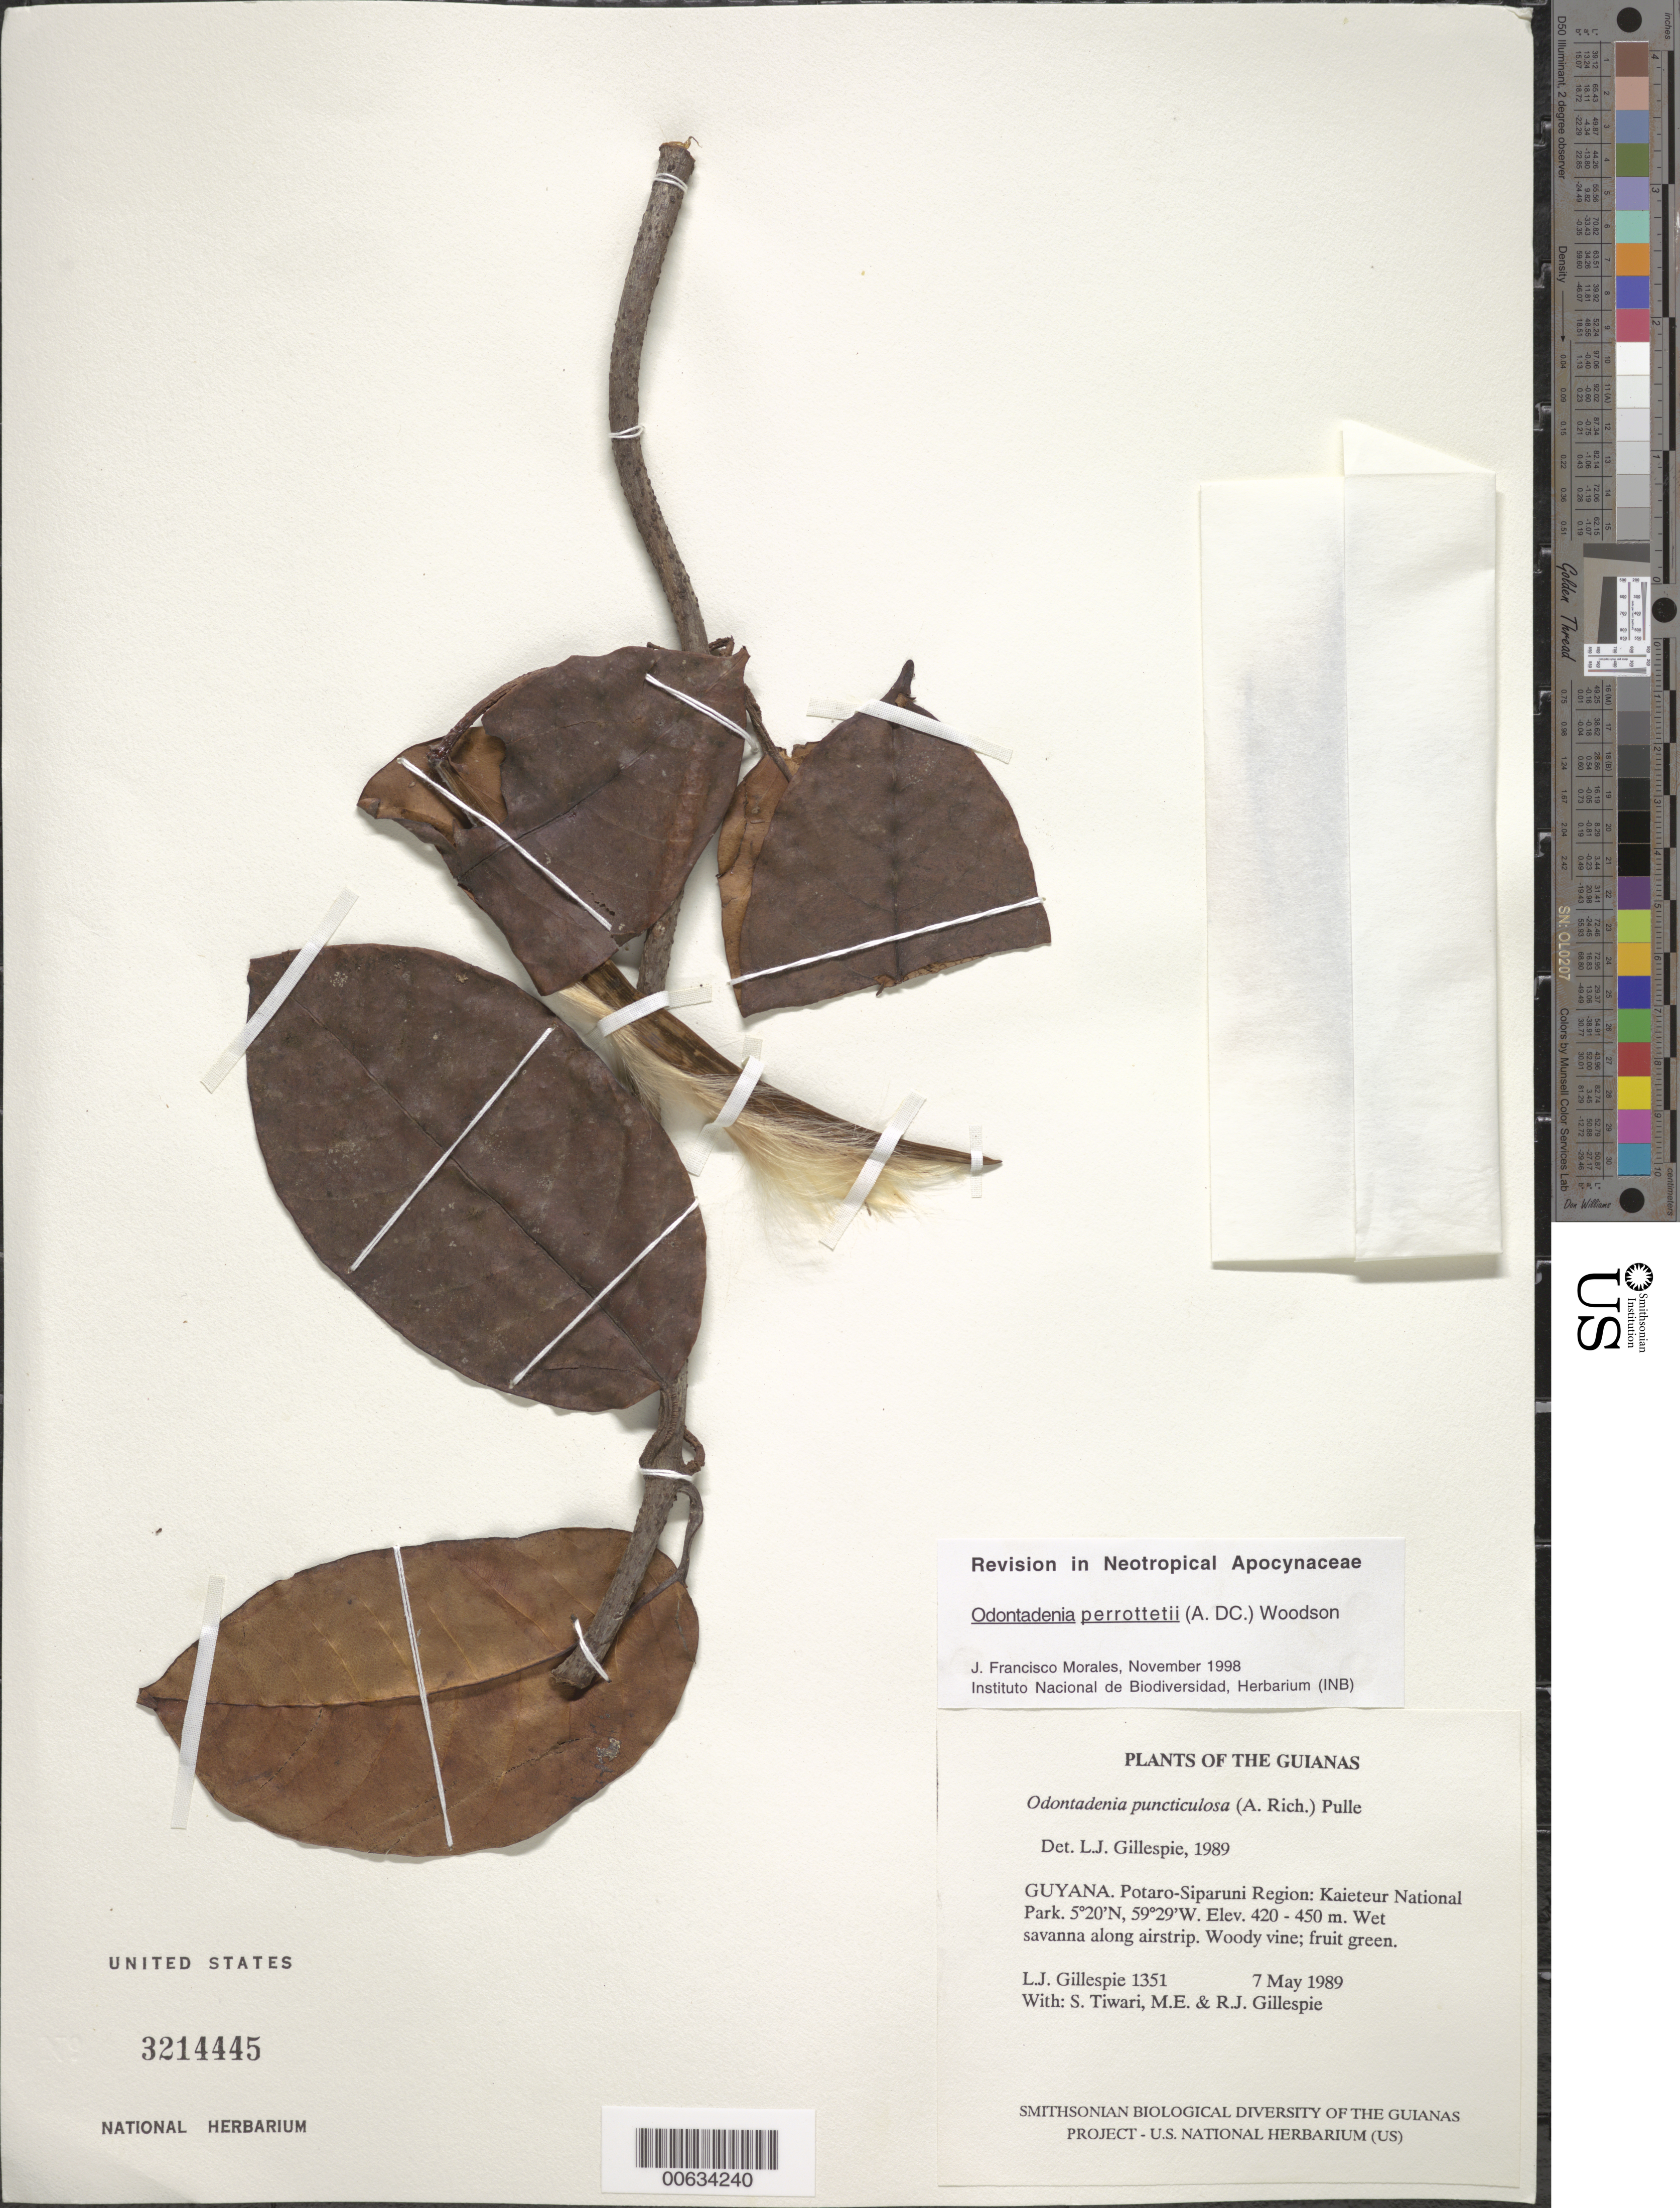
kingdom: Plantae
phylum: Tracheophyta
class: Magnoliopsida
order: Gentianales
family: Apocynaceae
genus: Odontadenia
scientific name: Odontadenia perrottetii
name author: (A. DC.) Woodson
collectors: L. Gillespie, S. Tiwari, M. Gillespie & R. Gillespie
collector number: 1351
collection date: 1989-05-07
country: Guyana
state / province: Potaro-Siparuni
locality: The Guianas. Potaro-Siparuni Region: Kaieteur National Park.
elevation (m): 420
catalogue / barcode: US 3214445